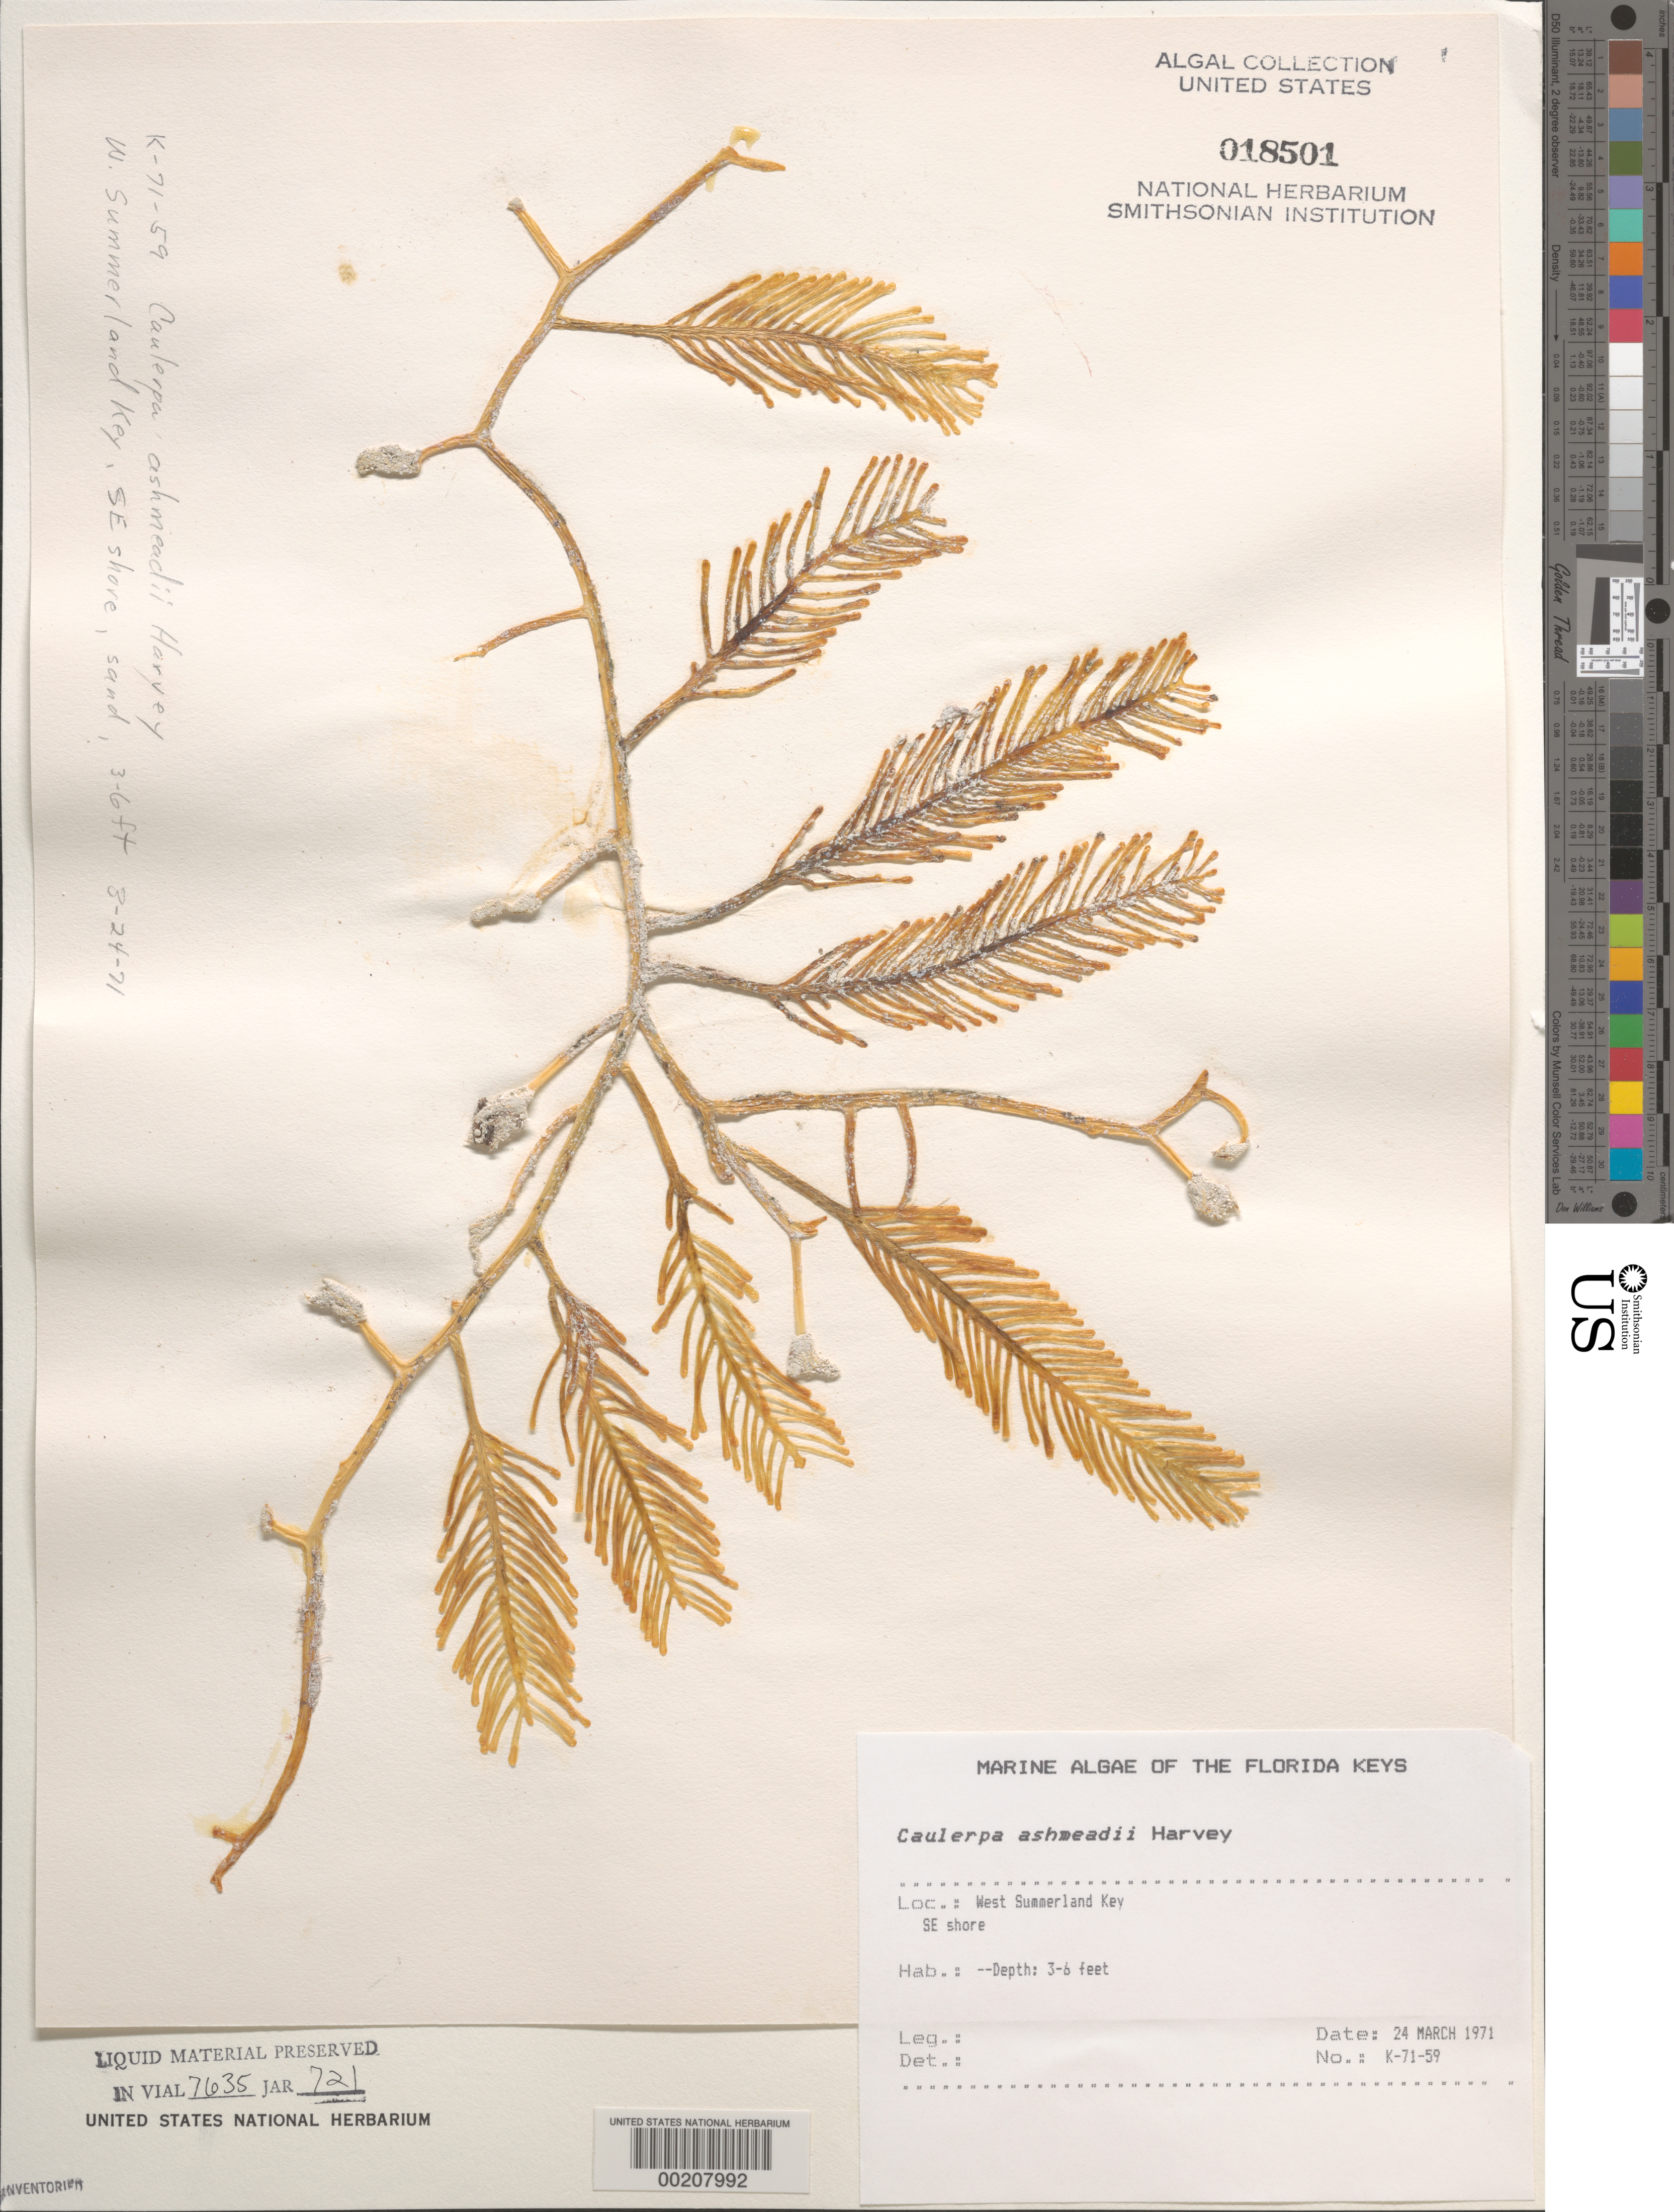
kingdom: Plantae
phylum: Chlorophyta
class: Ulvophyceae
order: Bryopsidales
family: Caulerpaceae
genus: Caulerpa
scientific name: Caulerpa ashmeadii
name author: Harv.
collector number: K-71-59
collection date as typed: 24 Mar 1971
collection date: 1971-03-24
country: United States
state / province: Florida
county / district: Monroe County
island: West Summerland Key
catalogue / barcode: US 18501